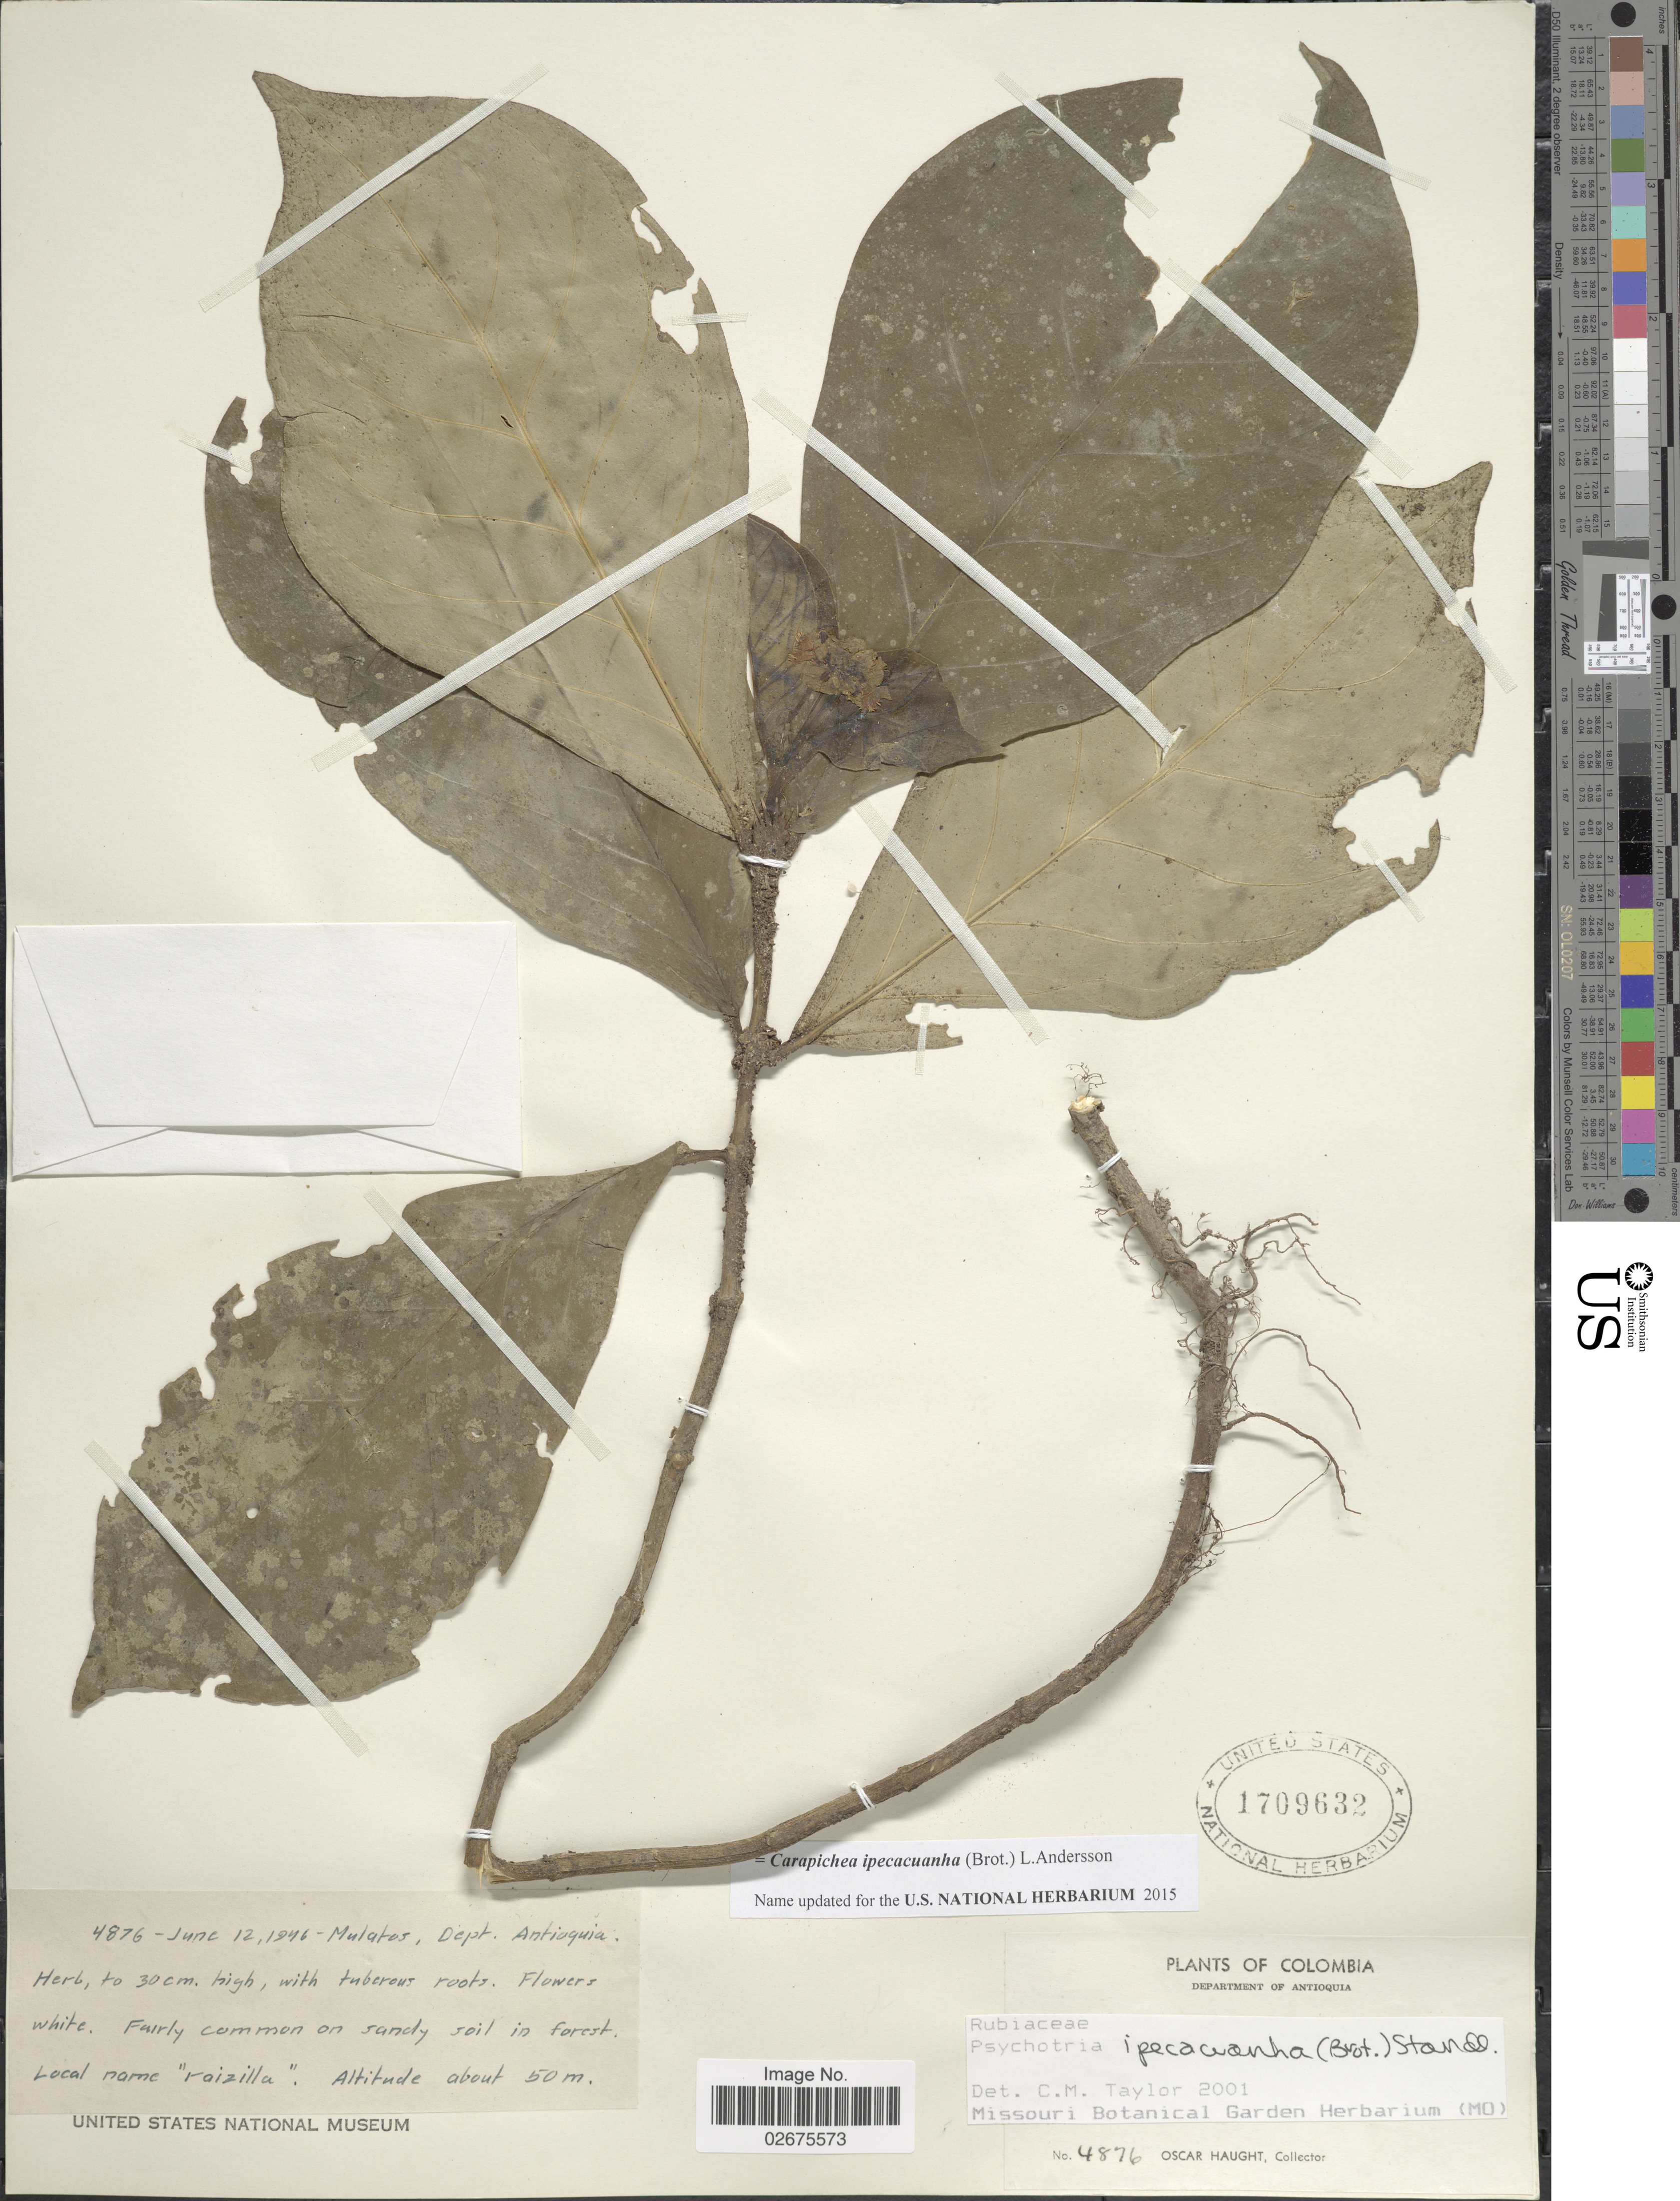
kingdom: Plantae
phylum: Tracheophyta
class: Magnoliopsida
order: Gentianales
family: Rubiaceae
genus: Carapichea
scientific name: Carapichea ipecacuanha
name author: (Brot.) L. Andersson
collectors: O. L. Haught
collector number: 4876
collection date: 1946-06-12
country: Colombia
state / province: Antioquia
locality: Mulatos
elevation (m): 50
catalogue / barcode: US 1709632